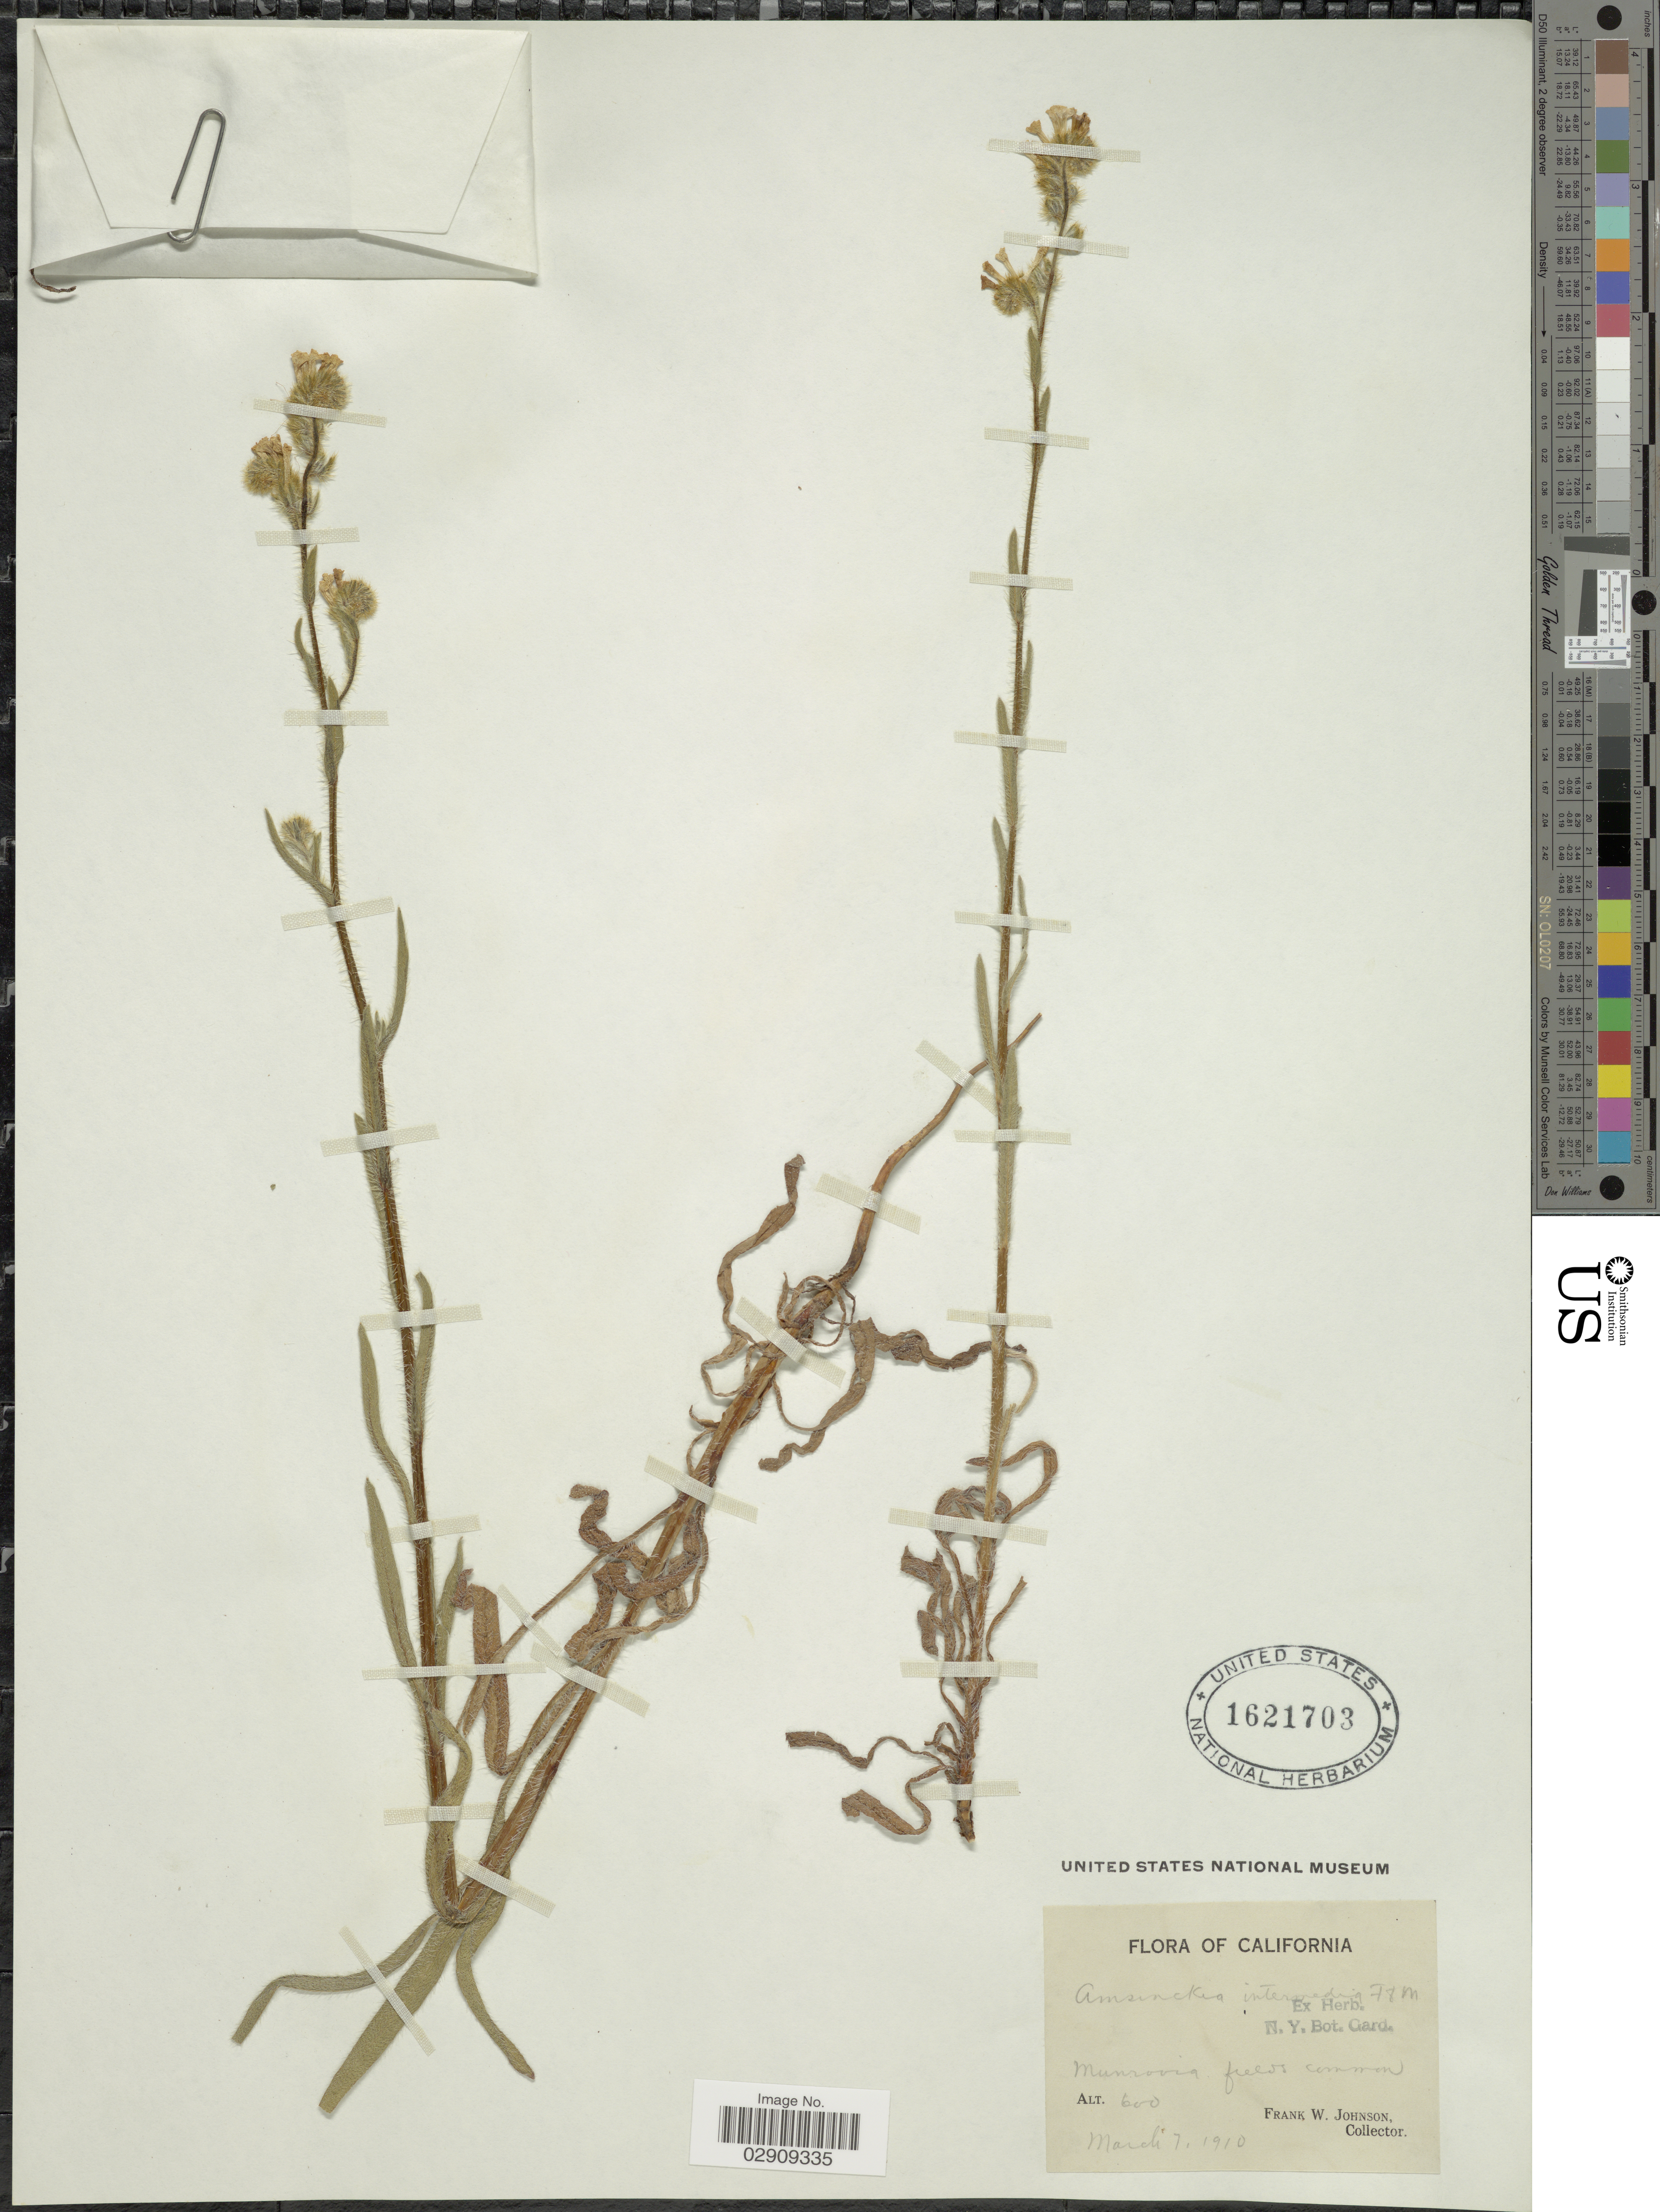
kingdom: Plantae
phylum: Tracheophyta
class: Magnoliopsida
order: Boraginales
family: Boraginaceae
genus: Amsinckia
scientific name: Amsinckia menziesii var. intermedia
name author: (Fisch. & C.A. Mey.) Ganders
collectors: F. W. Johnson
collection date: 1910-03-07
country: United States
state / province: California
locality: Munrovia fields.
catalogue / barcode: US 1621703